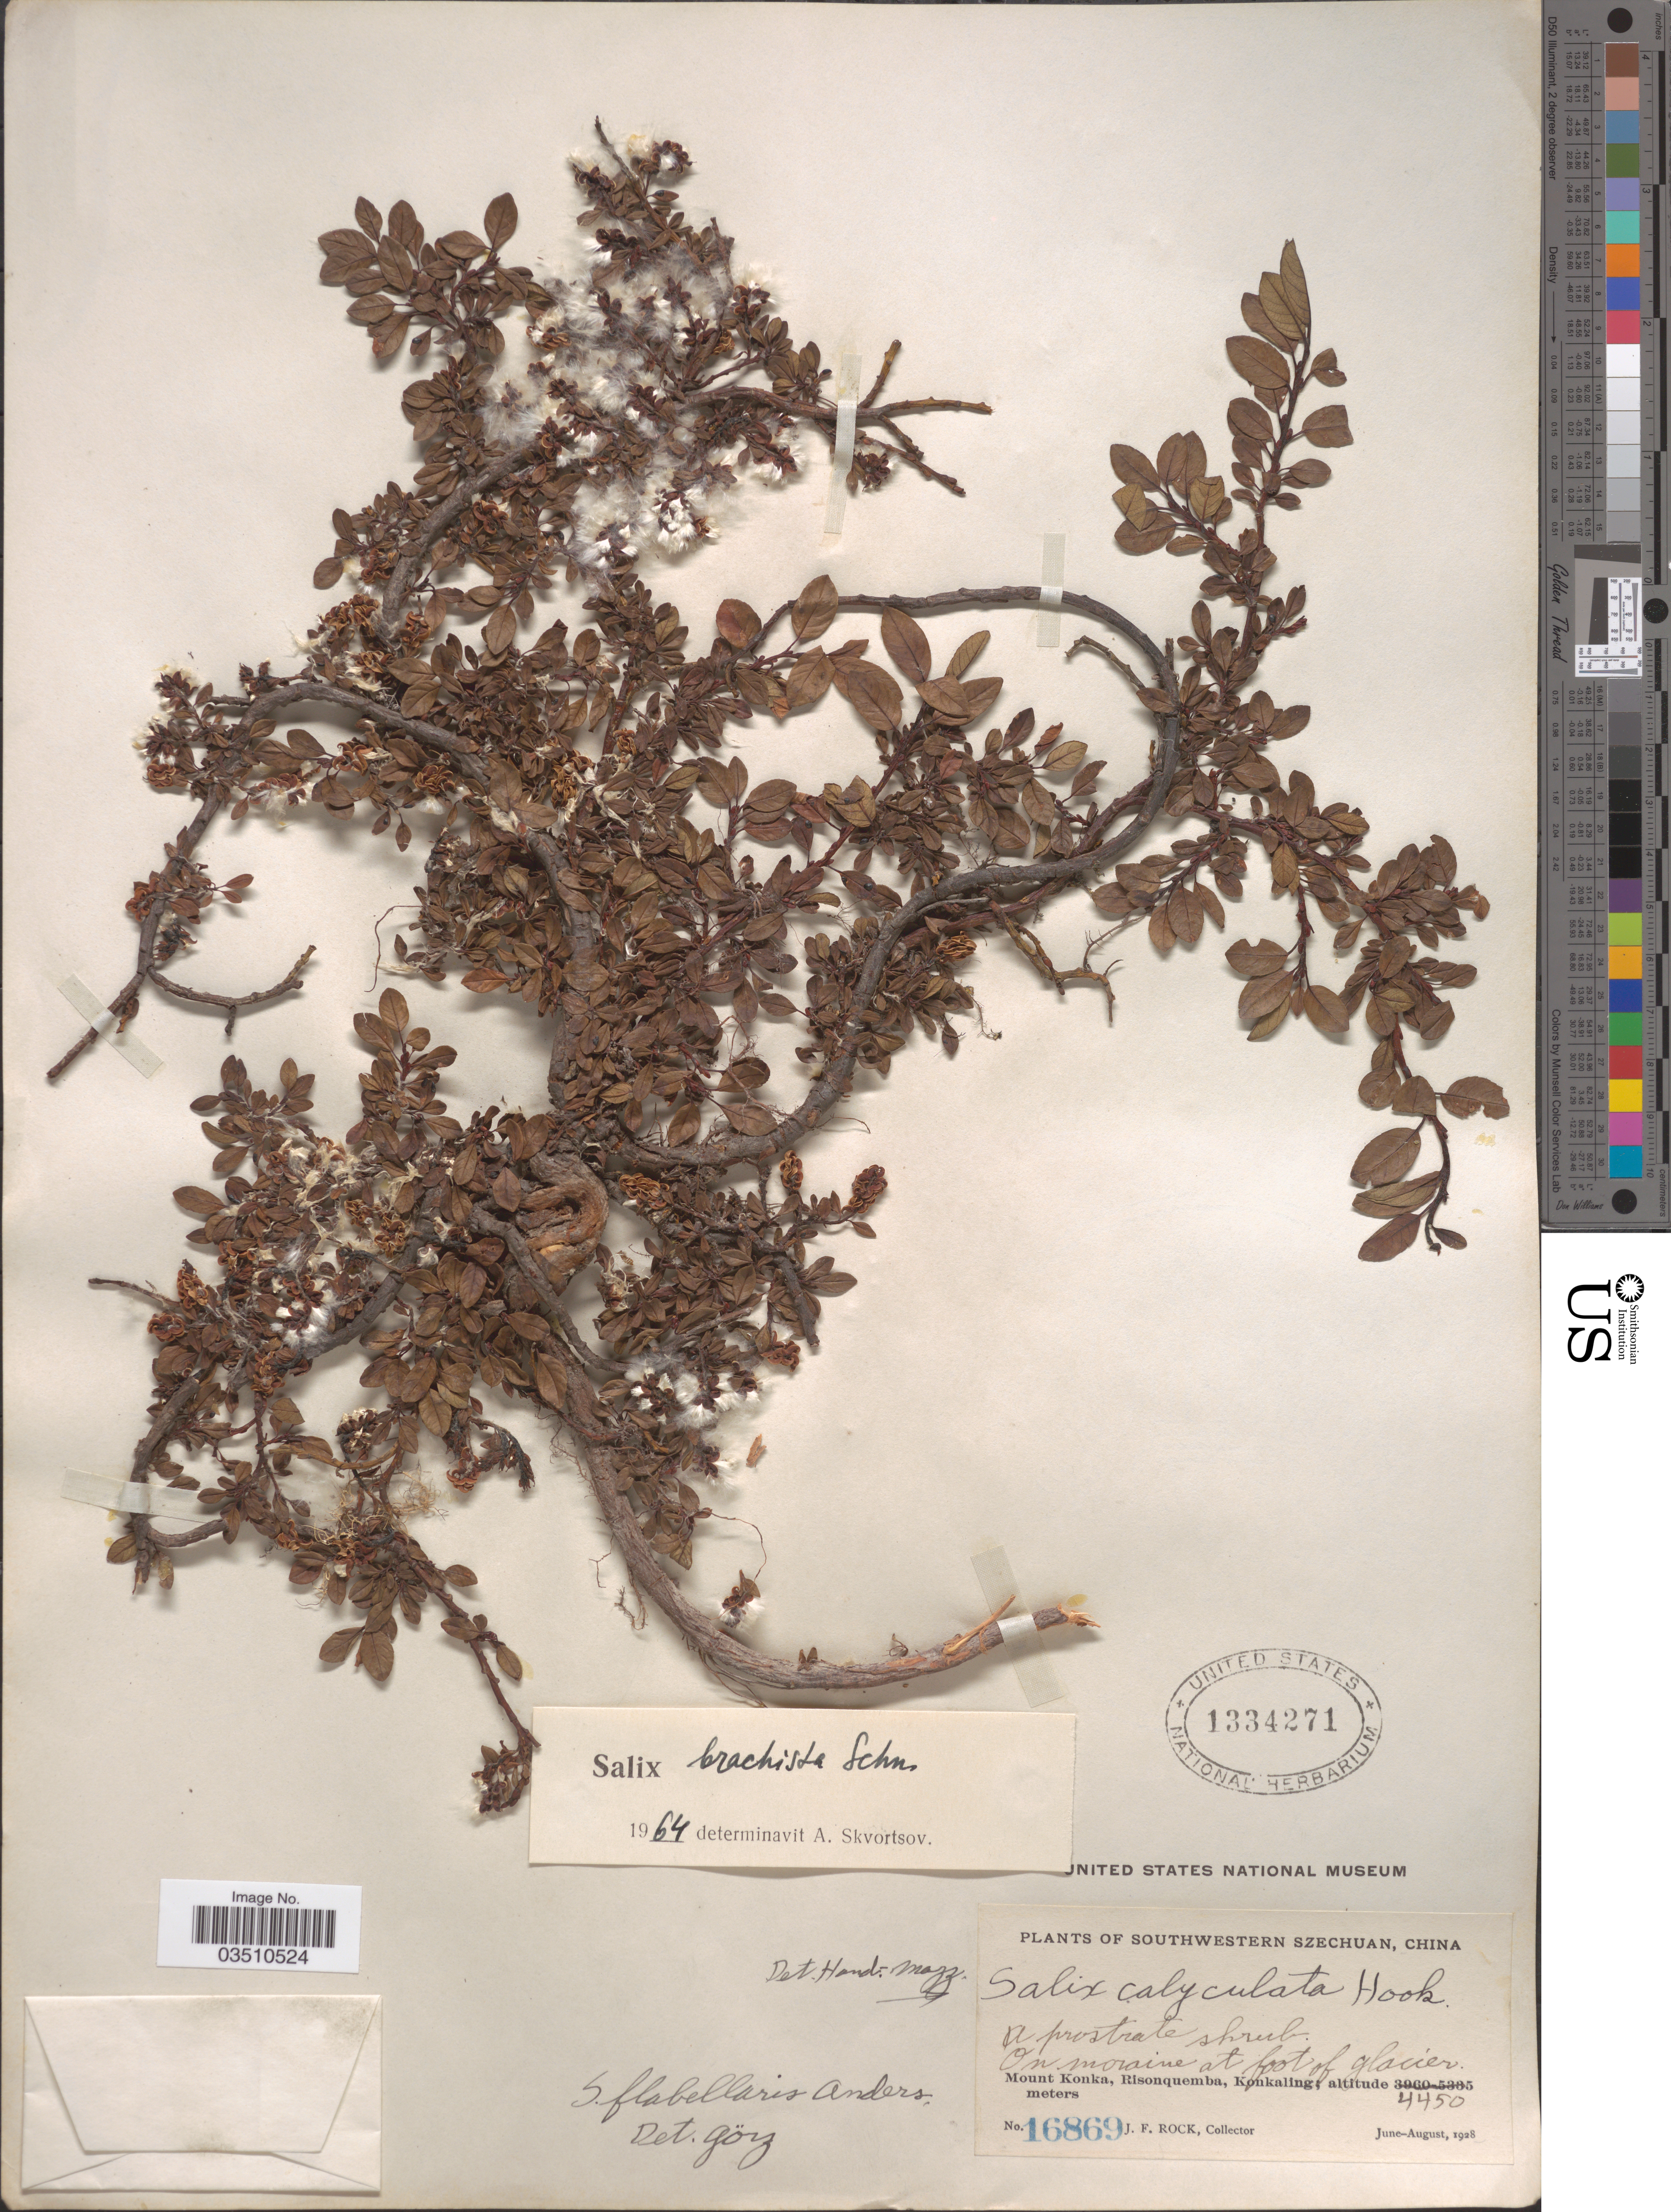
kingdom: Plantae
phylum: Tracheophyta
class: Magnoliopsida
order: Malpighiales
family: Salicaceae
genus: Salix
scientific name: Salix brachista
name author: C.K. Schneid.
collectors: J. Rock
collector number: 16869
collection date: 1928-06/1928-08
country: China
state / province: Sichuan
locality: Southwestern Szechuan. Mount Konka, Risonquemba, Konkaling. On moraine at foot of glacier.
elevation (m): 4450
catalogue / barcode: US 1334271